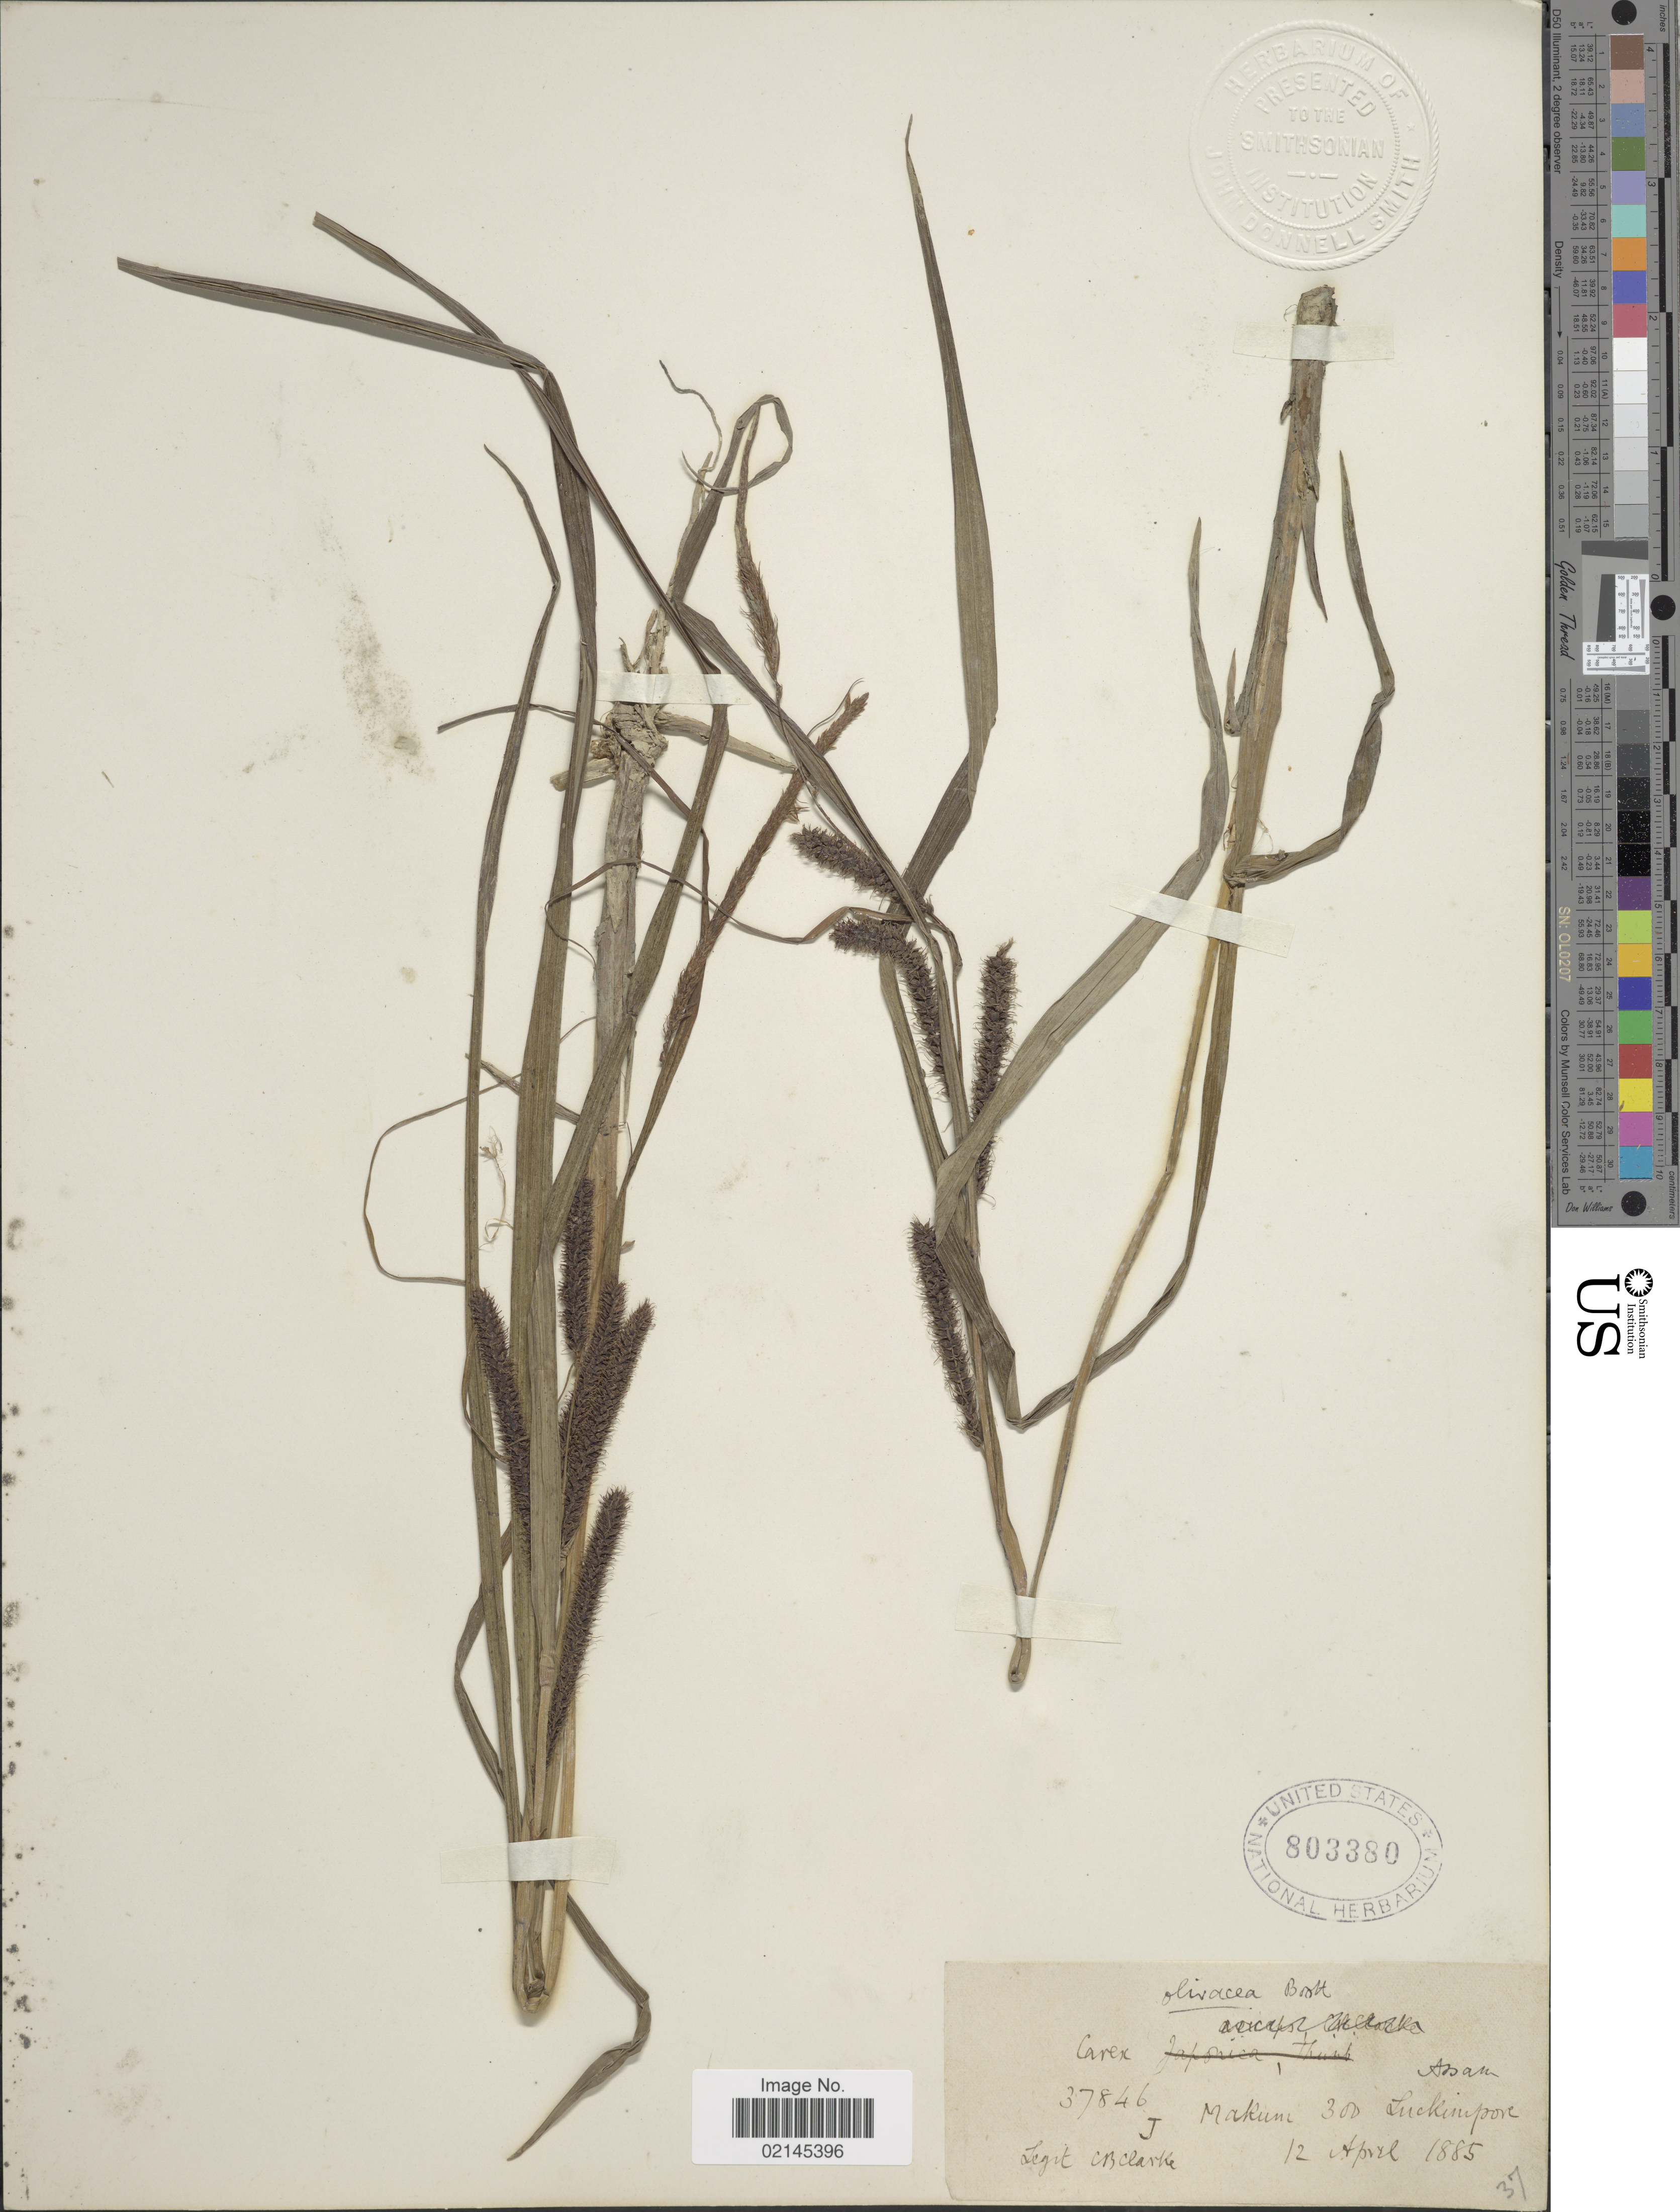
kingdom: Plantae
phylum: Tracheophyta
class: Liliopsida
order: Poales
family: Cyperaceae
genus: Carex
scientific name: Carex olivacea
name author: Boott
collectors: C. B. Clarke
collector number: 37846j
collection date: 1885-04-12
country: India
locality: Makum, Luckimpore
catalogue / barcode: US 803380